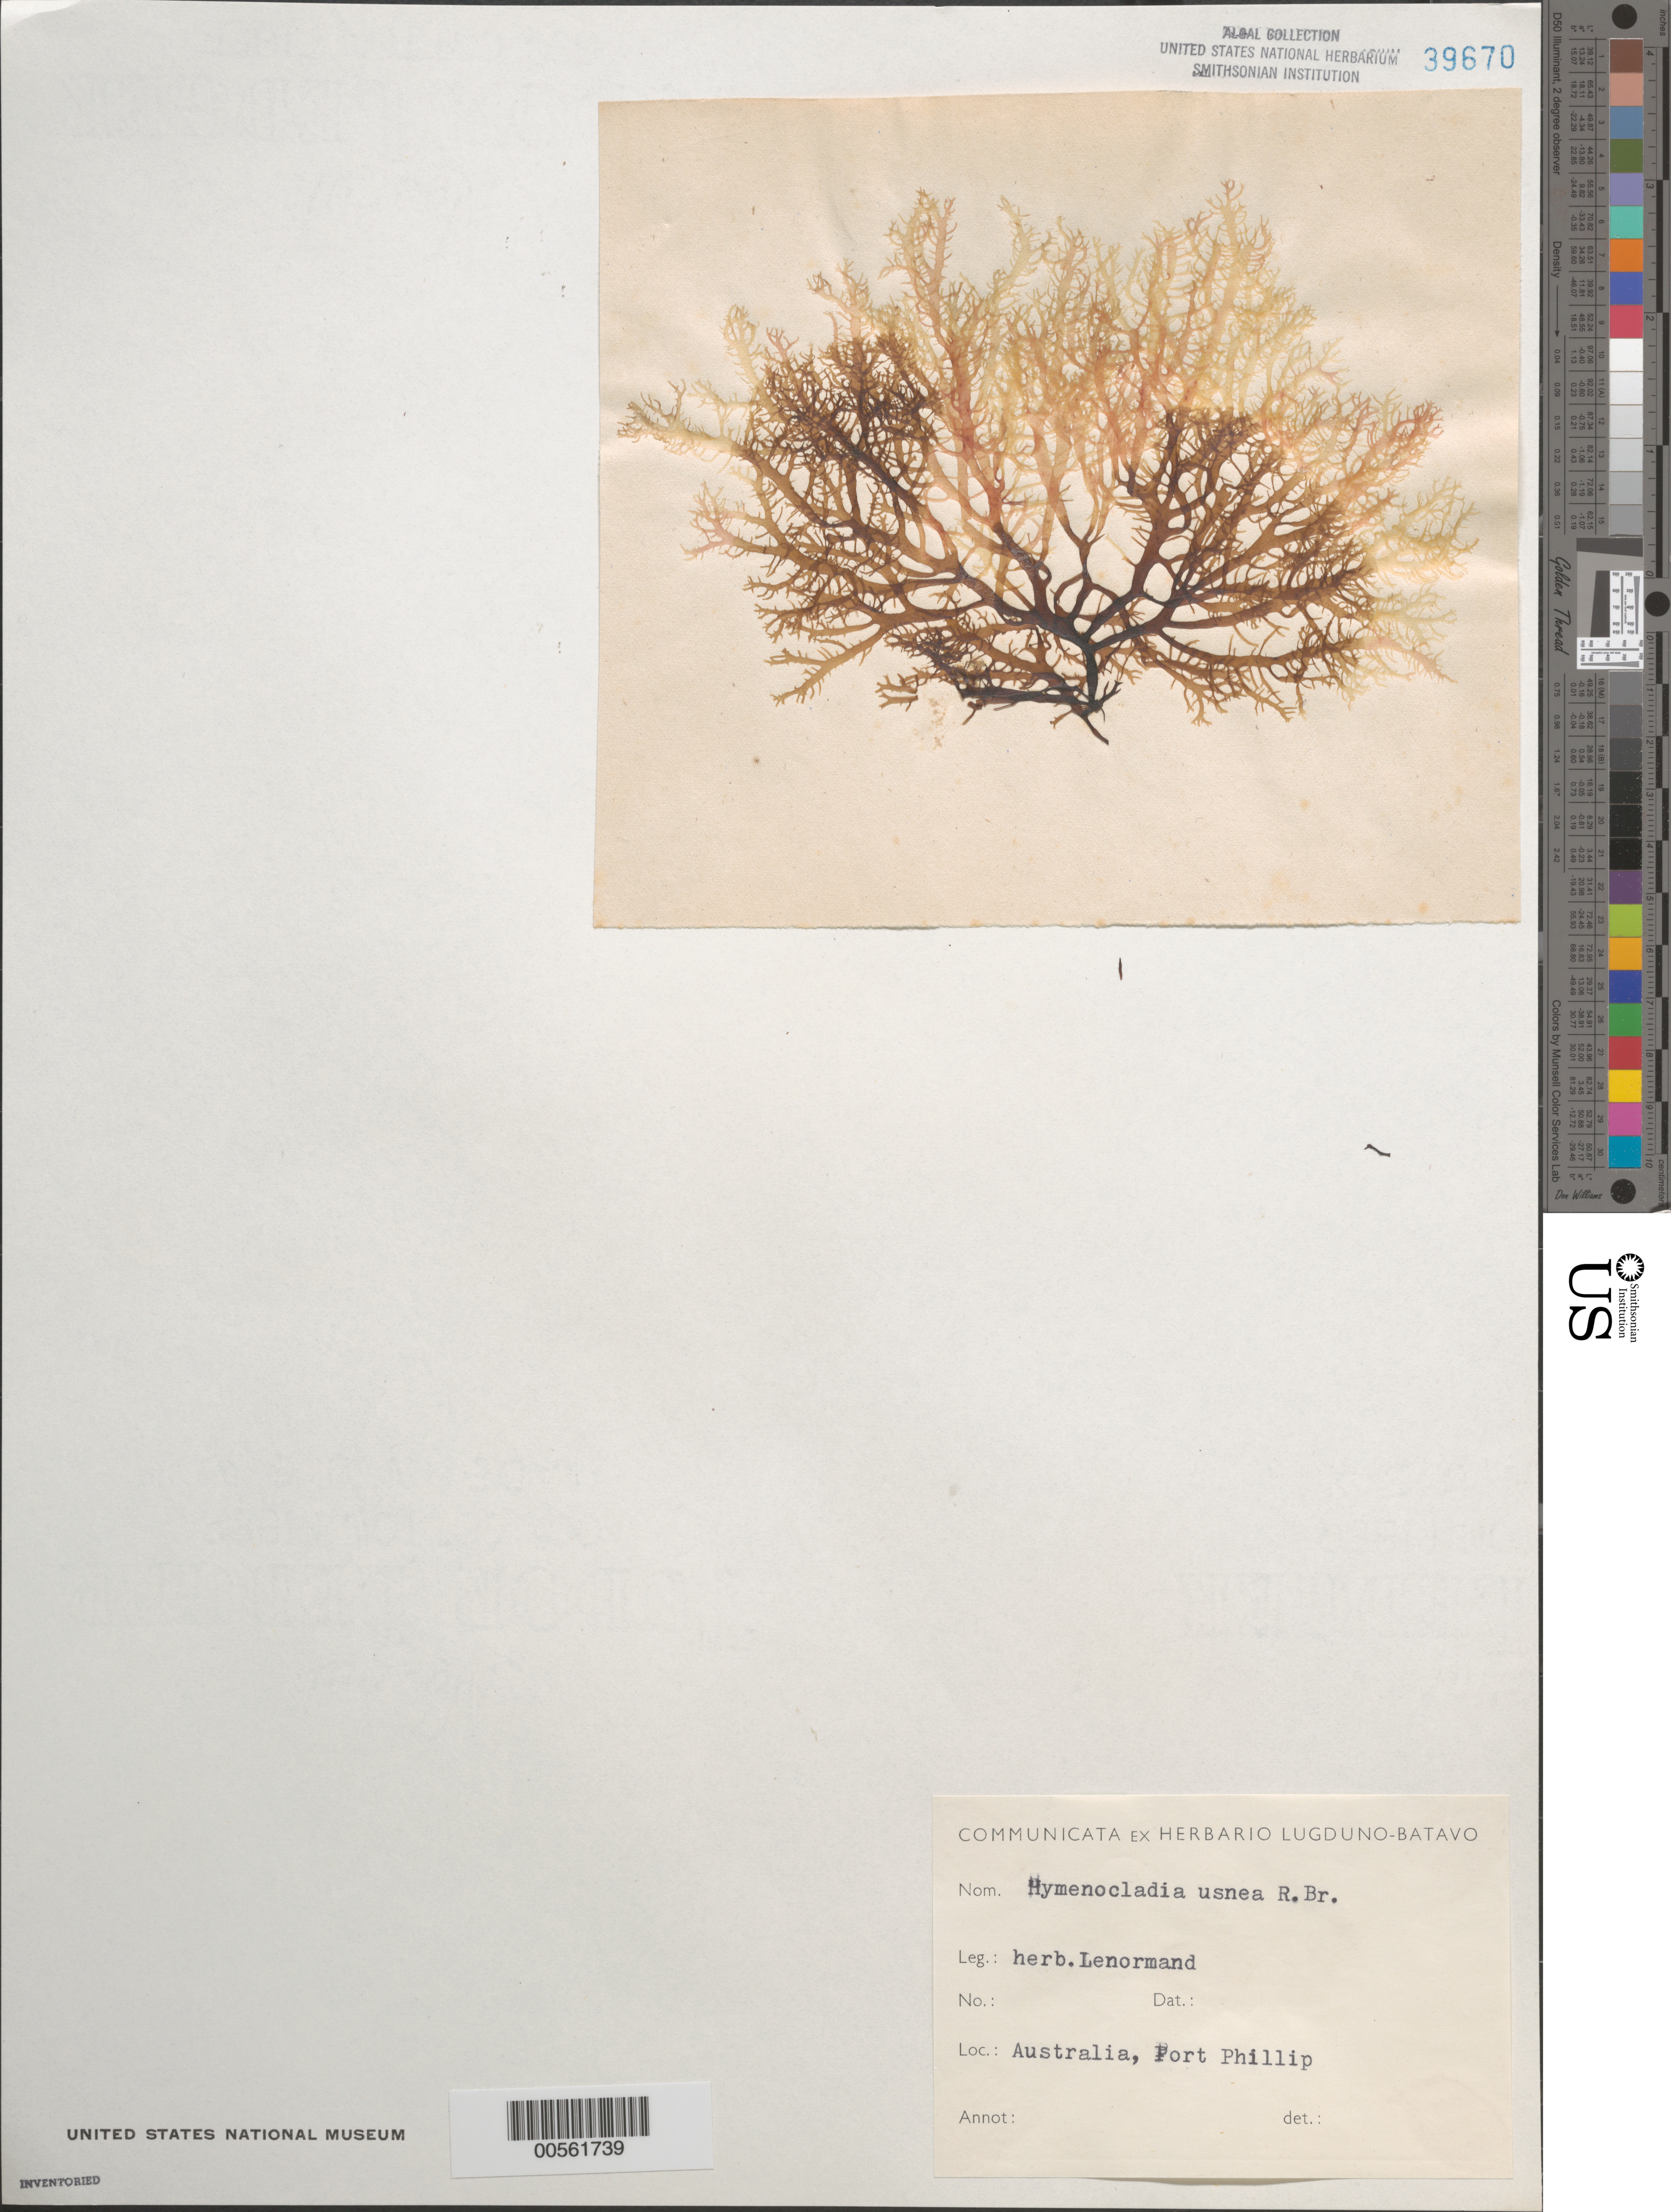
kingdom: Plantae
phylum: Rhodophyta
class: Florideophyceae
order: Rhodymeniales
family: Hymenocladiaceae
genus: Hymenocladia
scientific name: Hymenocladia usnea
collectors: S. Lenormand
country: Australia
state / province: Victoria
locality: Port Phillip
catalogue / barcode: US 39670